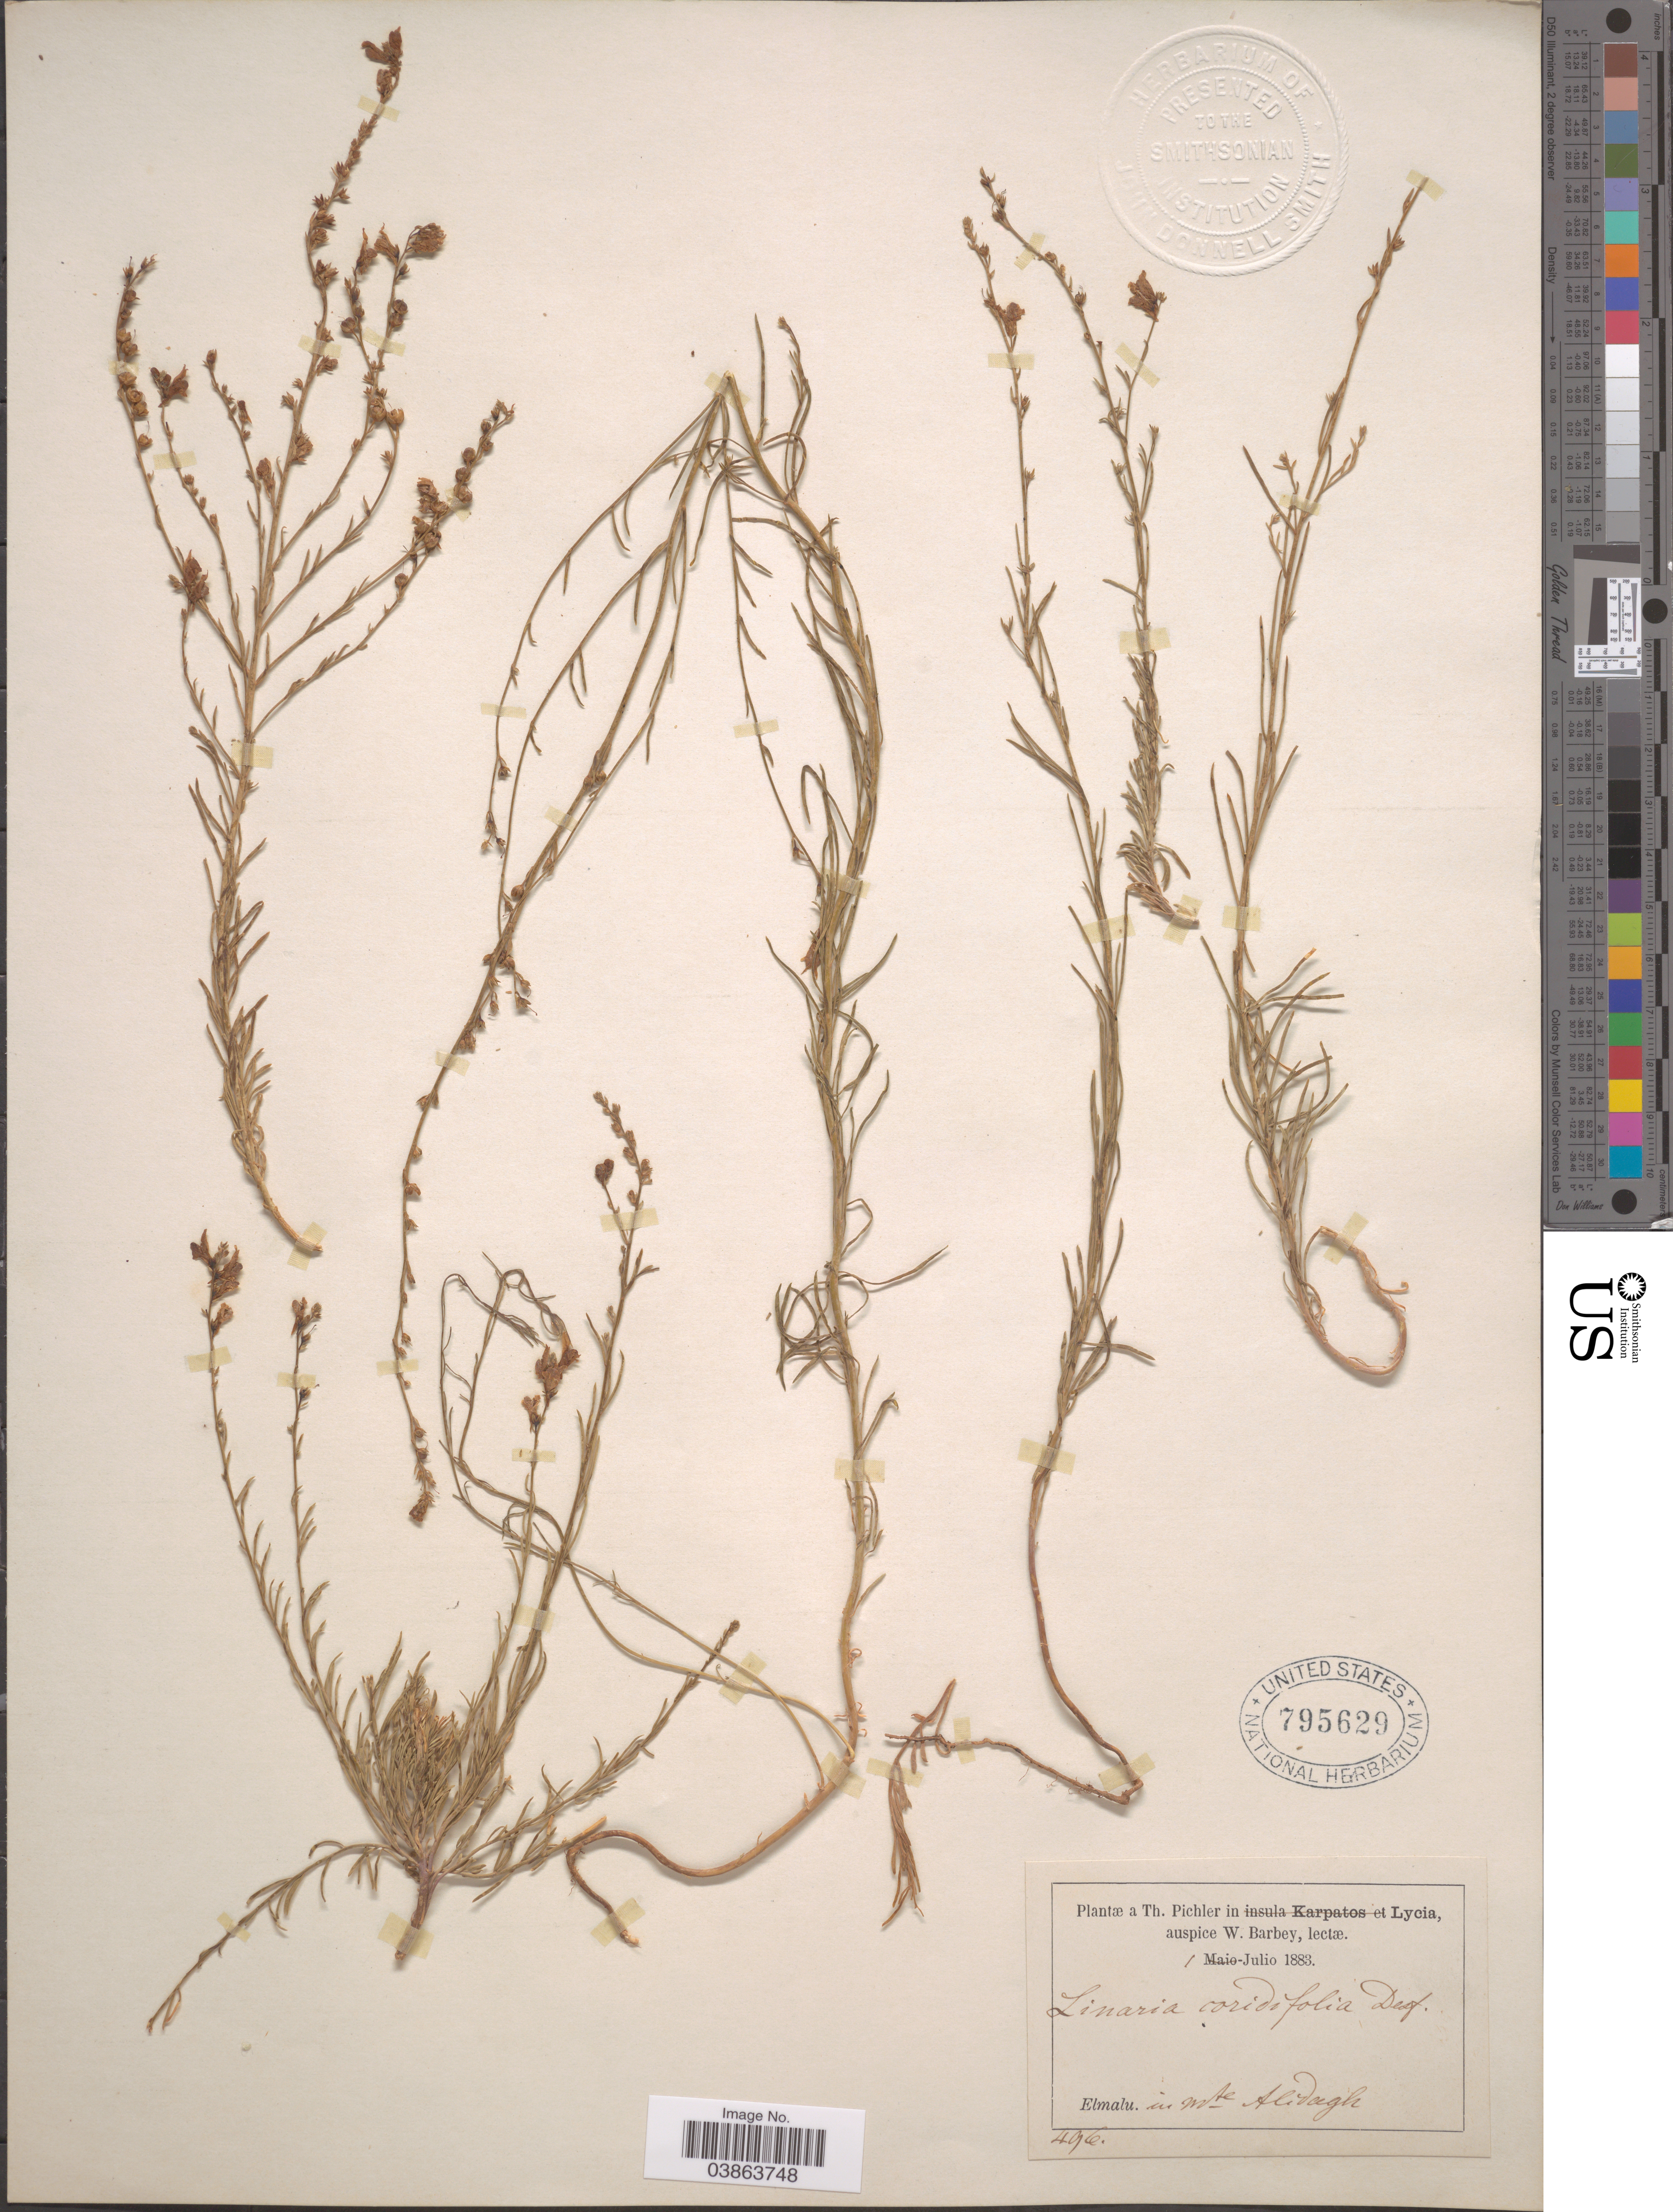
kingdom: Plantae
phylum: Tracheophyta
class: Magnoliopsida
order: Lamiales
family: Plantaginaceae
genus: Linaria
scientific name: Linaria coridifolia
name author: Boiss.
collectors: T. Pichler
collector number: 496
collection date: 1883-07-01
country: Turkey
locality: Lycia. Elmalu. in mte Alidagh.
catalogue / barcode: US 795629